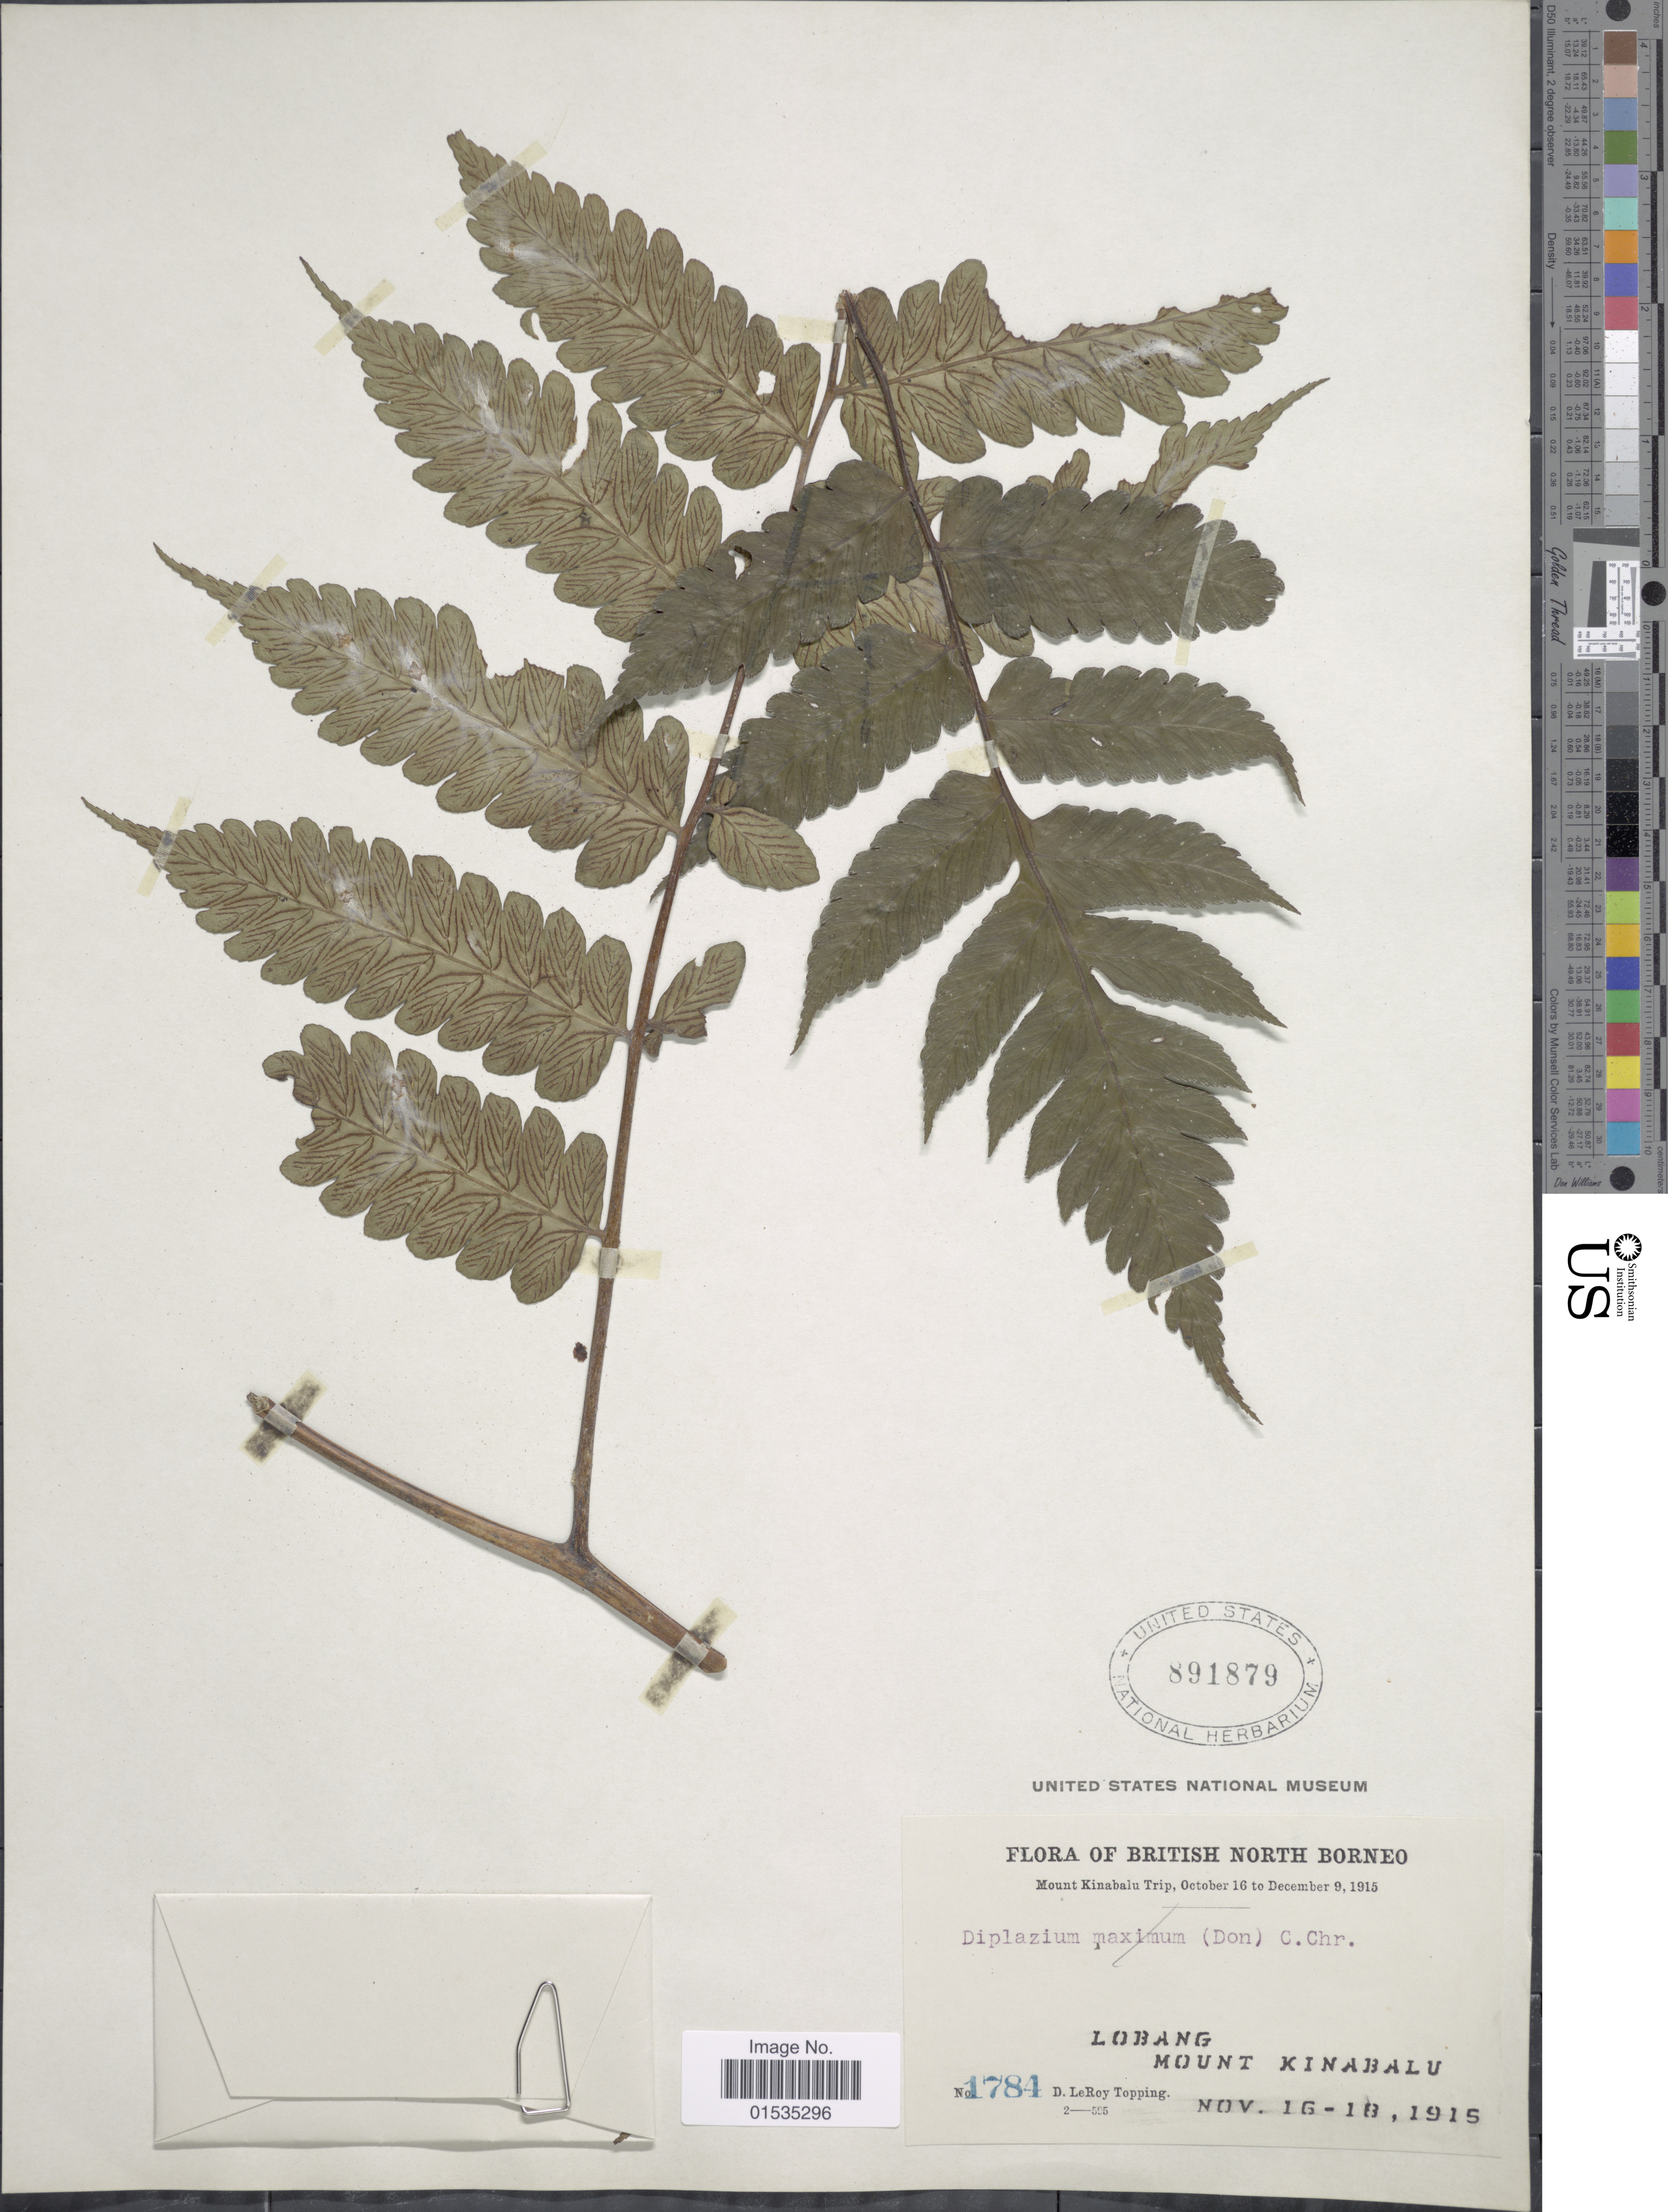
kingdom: Plantae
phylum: Tracheophyta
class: Polypodiopsida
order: Polypodiales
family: Athyriaceae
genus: Diplazium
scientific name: Diplazium sp.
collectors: D. L. Topping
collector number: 1784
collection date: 1915-11-16/1915-11-18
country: Malaysia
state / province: Sabah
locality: British North Borneo, Lobang, Mount Kinabalu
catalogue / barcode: US 891879